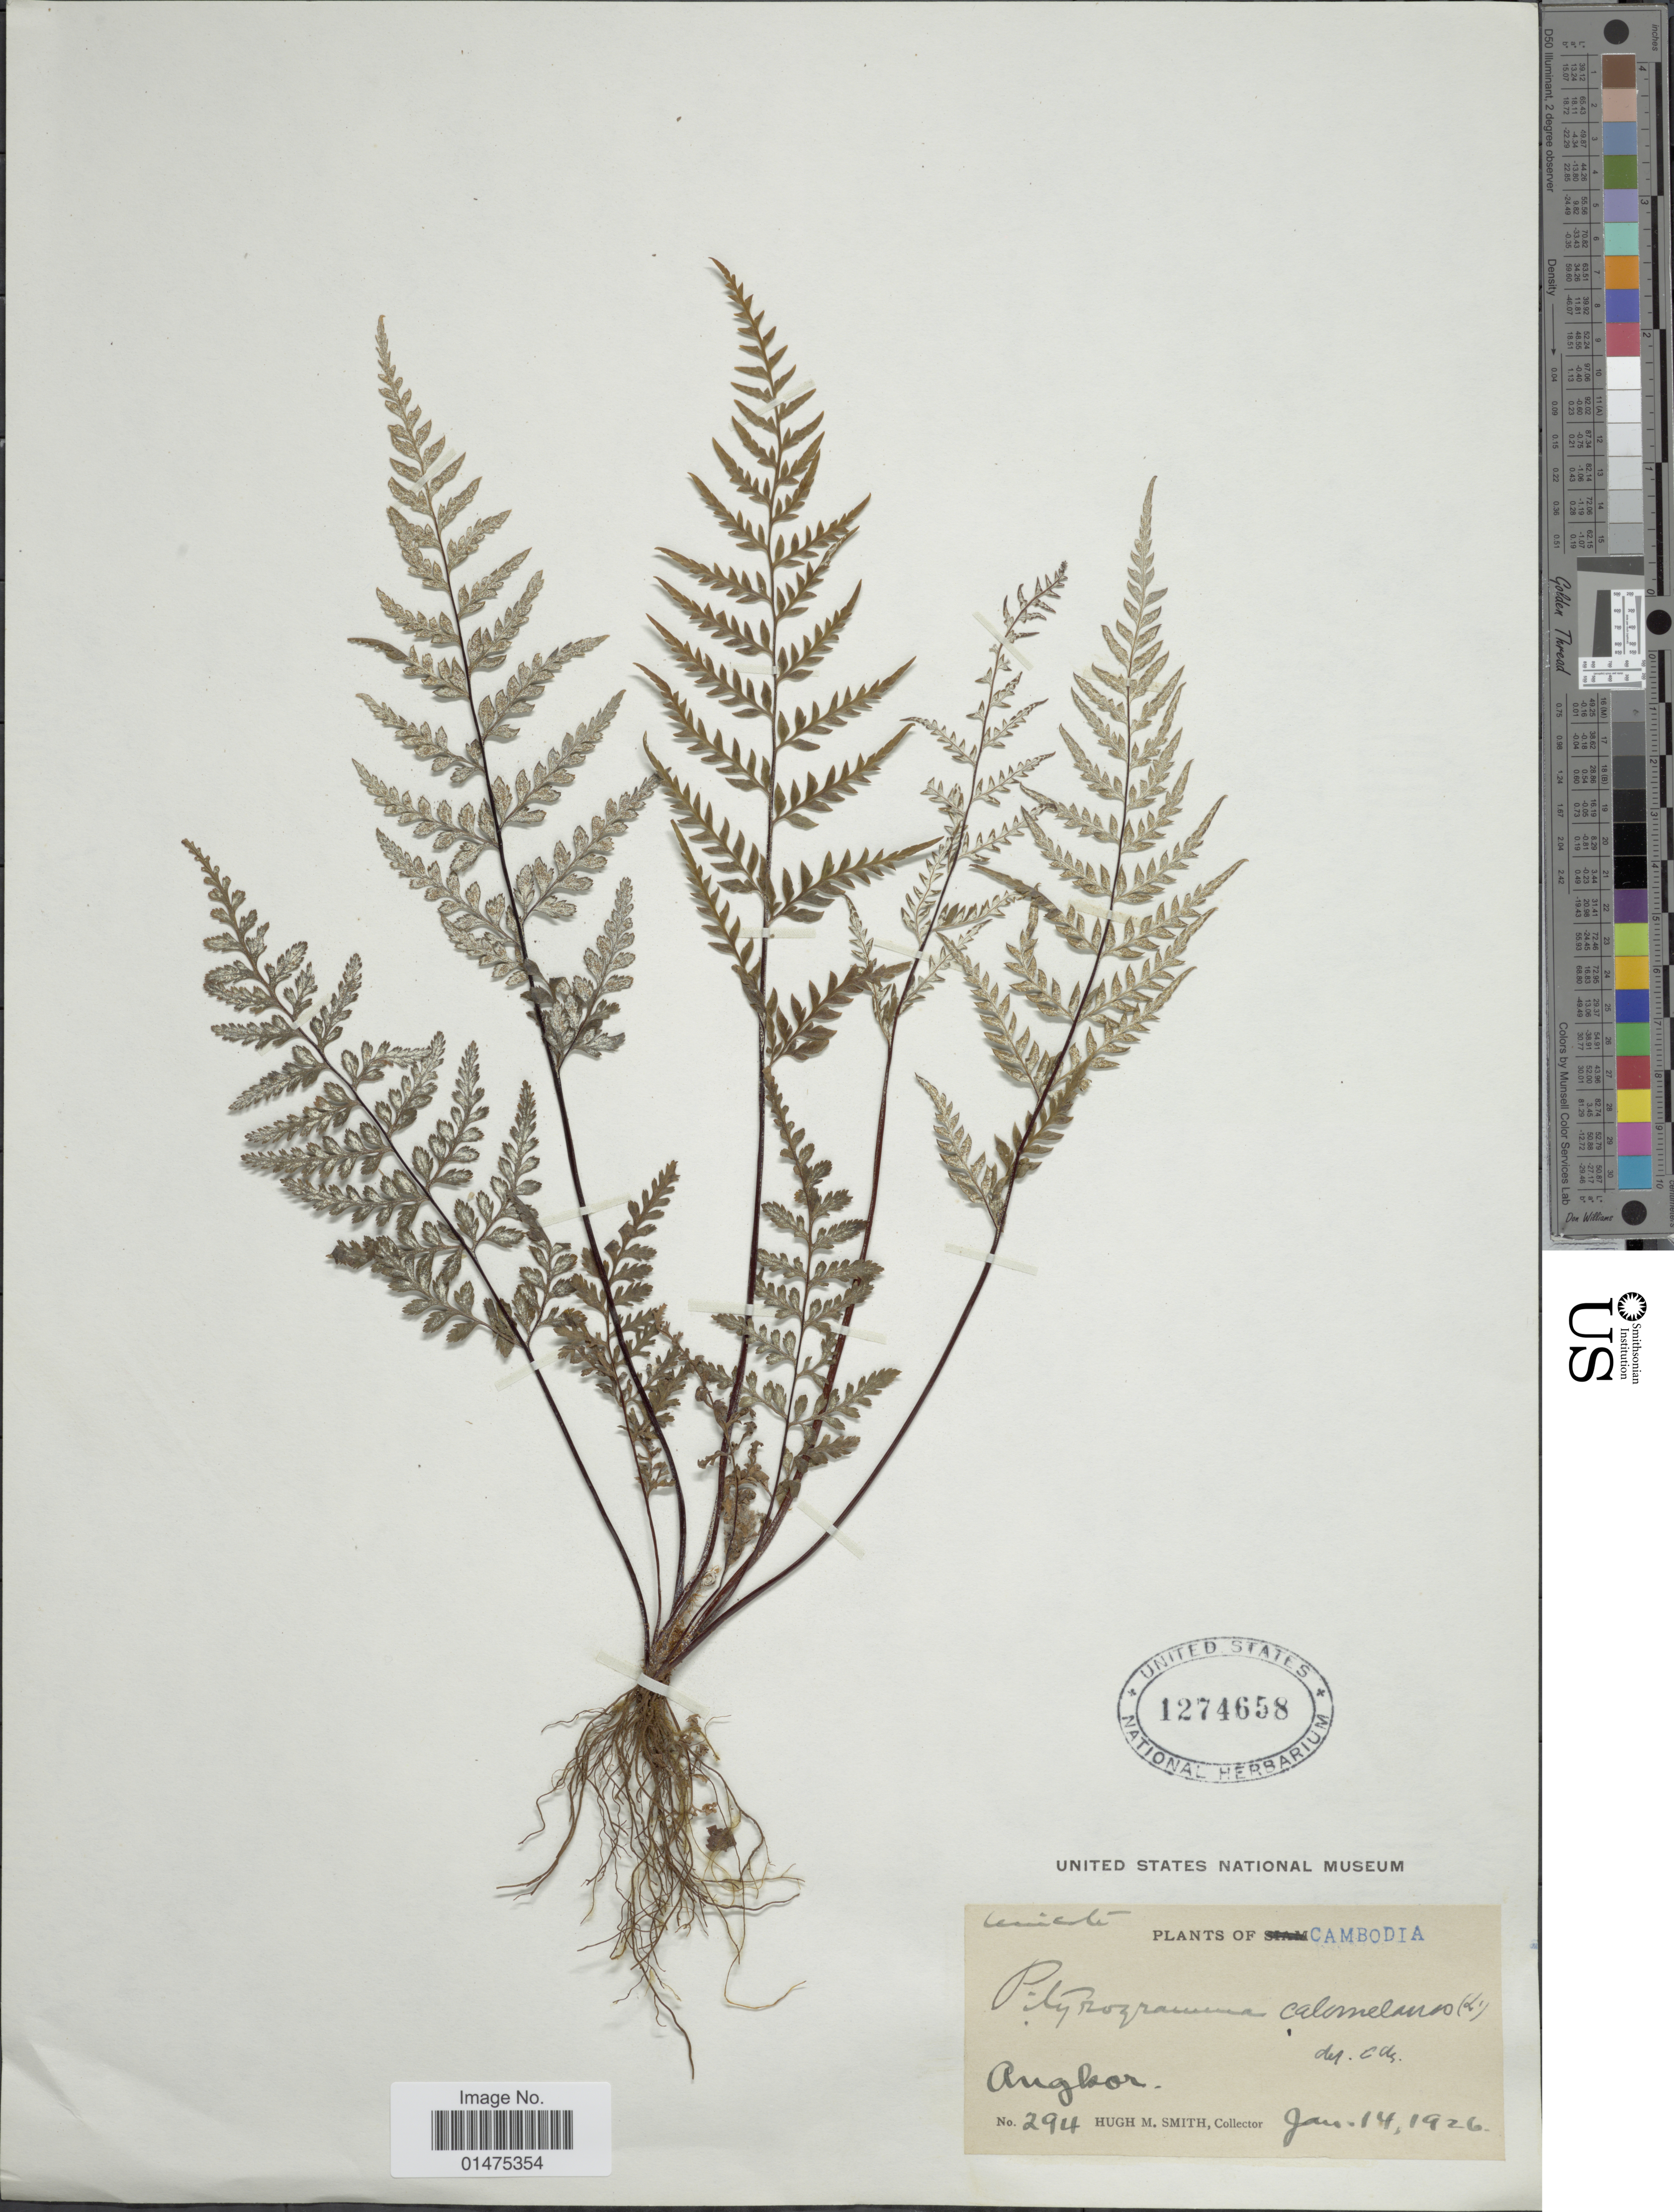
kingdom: Plantae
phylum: Tracheophyta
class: Polypodiopsida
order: Polypodiales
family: Pteridaceae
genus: Pityrogramma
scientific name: Pityrogramma calomelanos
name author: (L.) Link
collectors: H. M. Smith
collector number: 294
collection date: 1926-06-14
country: Cambodia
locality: Cambodia, Angkor.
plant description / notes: No precise locality correction needed.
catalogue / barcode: US 1274658